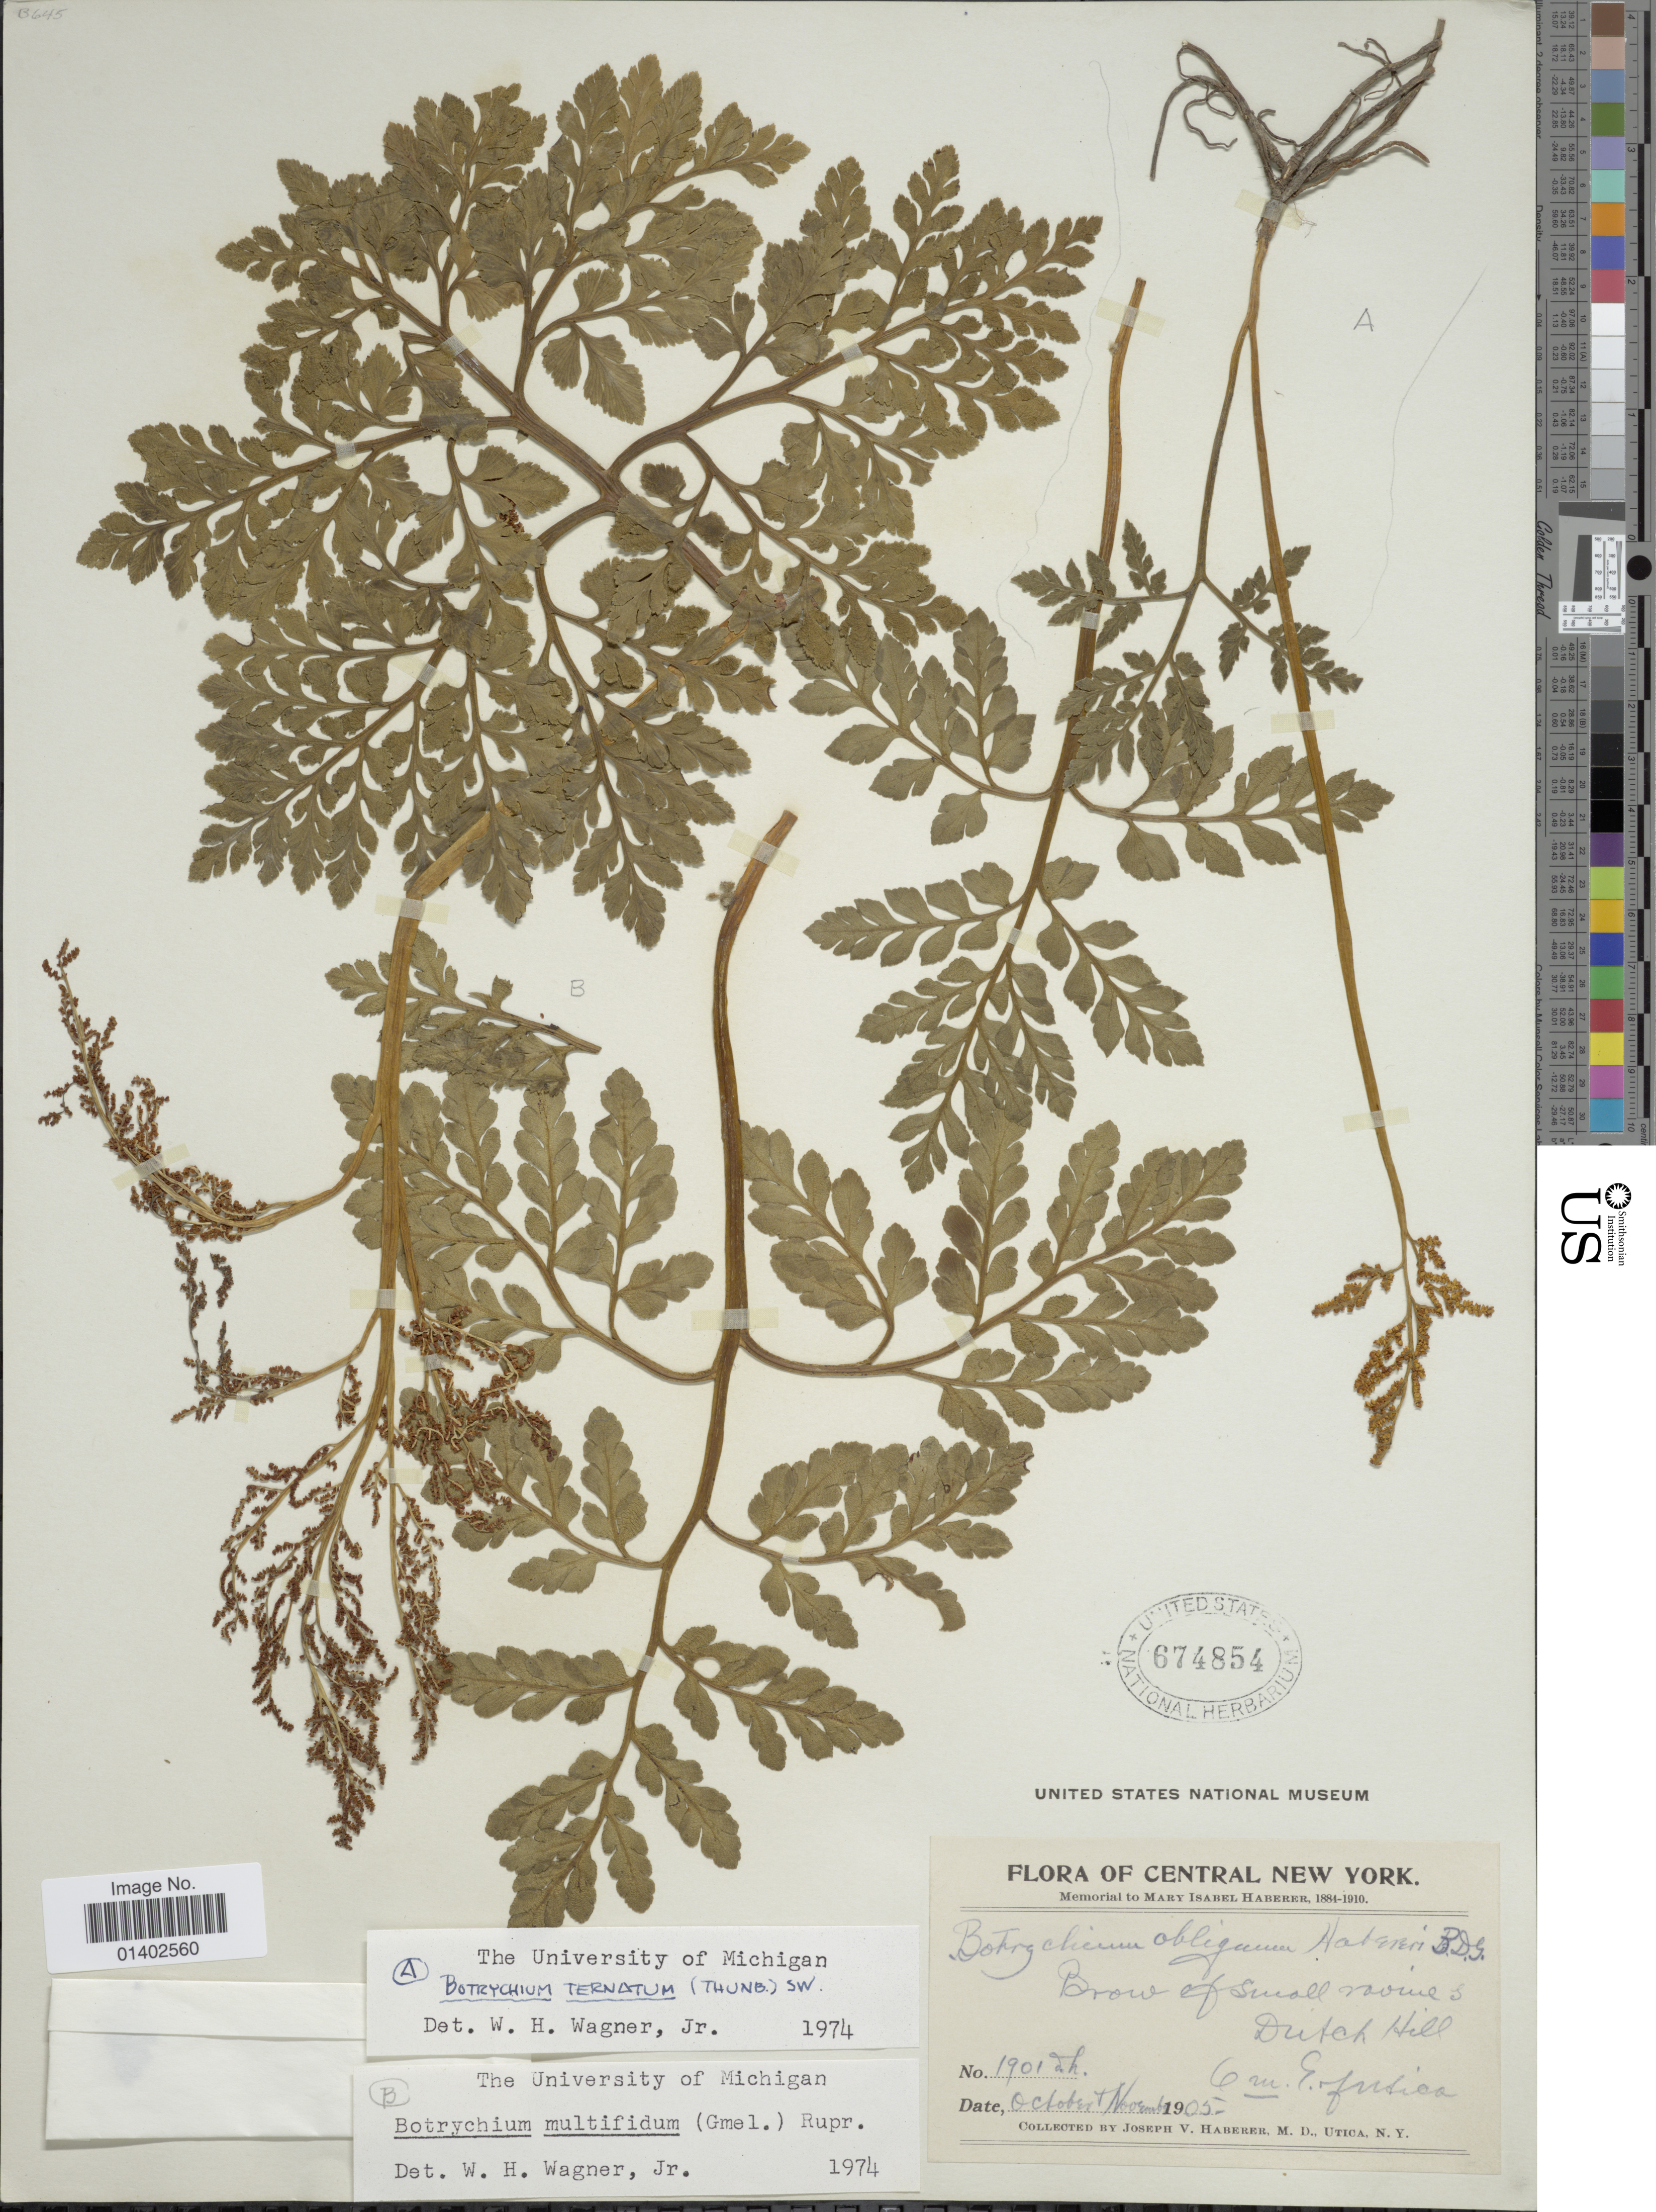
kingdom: Plantae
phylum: Tracheophyta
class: Polypodiopsida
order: Ophioglossales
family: Ophioglossaceae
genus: Botrychium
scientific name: Botrychium rugulosum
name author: W.H. Wagner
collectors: J. V. Haberer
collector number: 1901 d.h.*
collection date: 1905-10/1905-11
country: United States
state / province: New York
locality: Central New York, Brow of small ravine S Duthc Hill, 6 mi E Utica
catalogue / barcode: US 674854